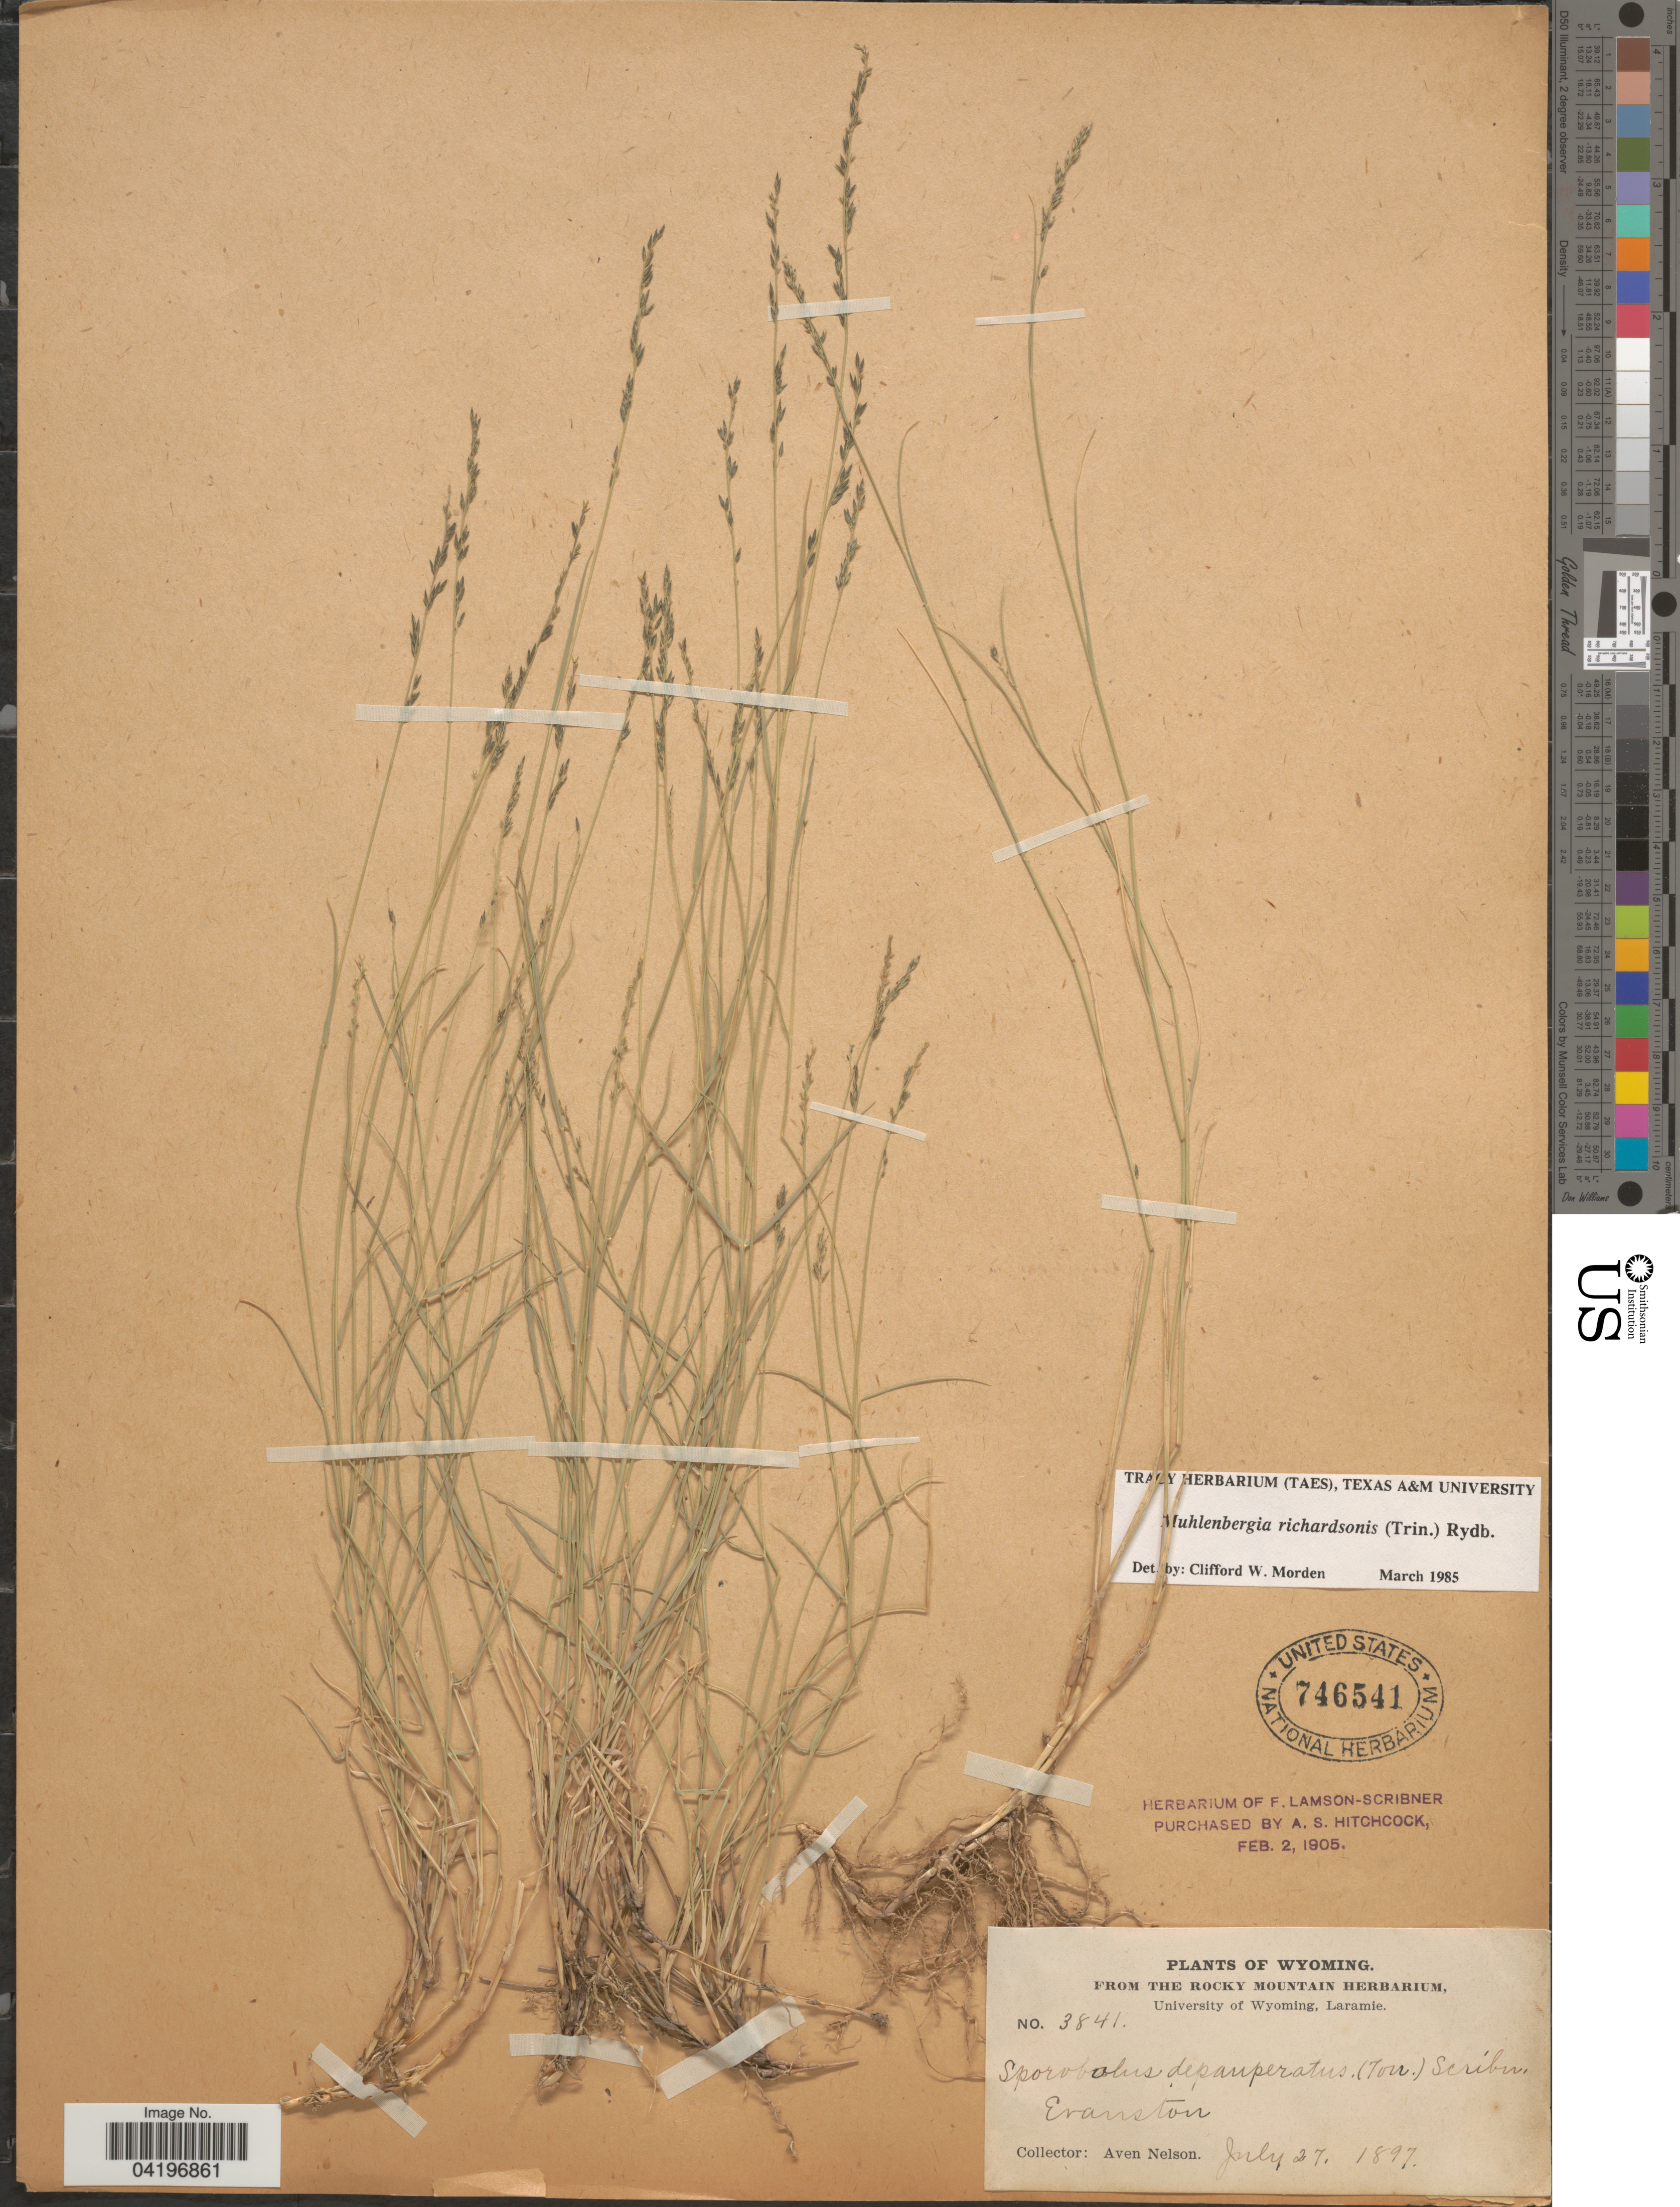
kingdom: Plantae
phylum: Tracheophyta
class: Liliopsida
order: Poales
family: Poaceae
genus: Muhlenbergia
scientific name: Muhlenbergia richardsonis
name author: (Trin.) Rydb.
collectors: A. Nelson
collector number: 3841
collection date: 1897-07-27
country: United States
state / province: Wyoming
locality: Evanston.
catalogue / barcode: US 746541